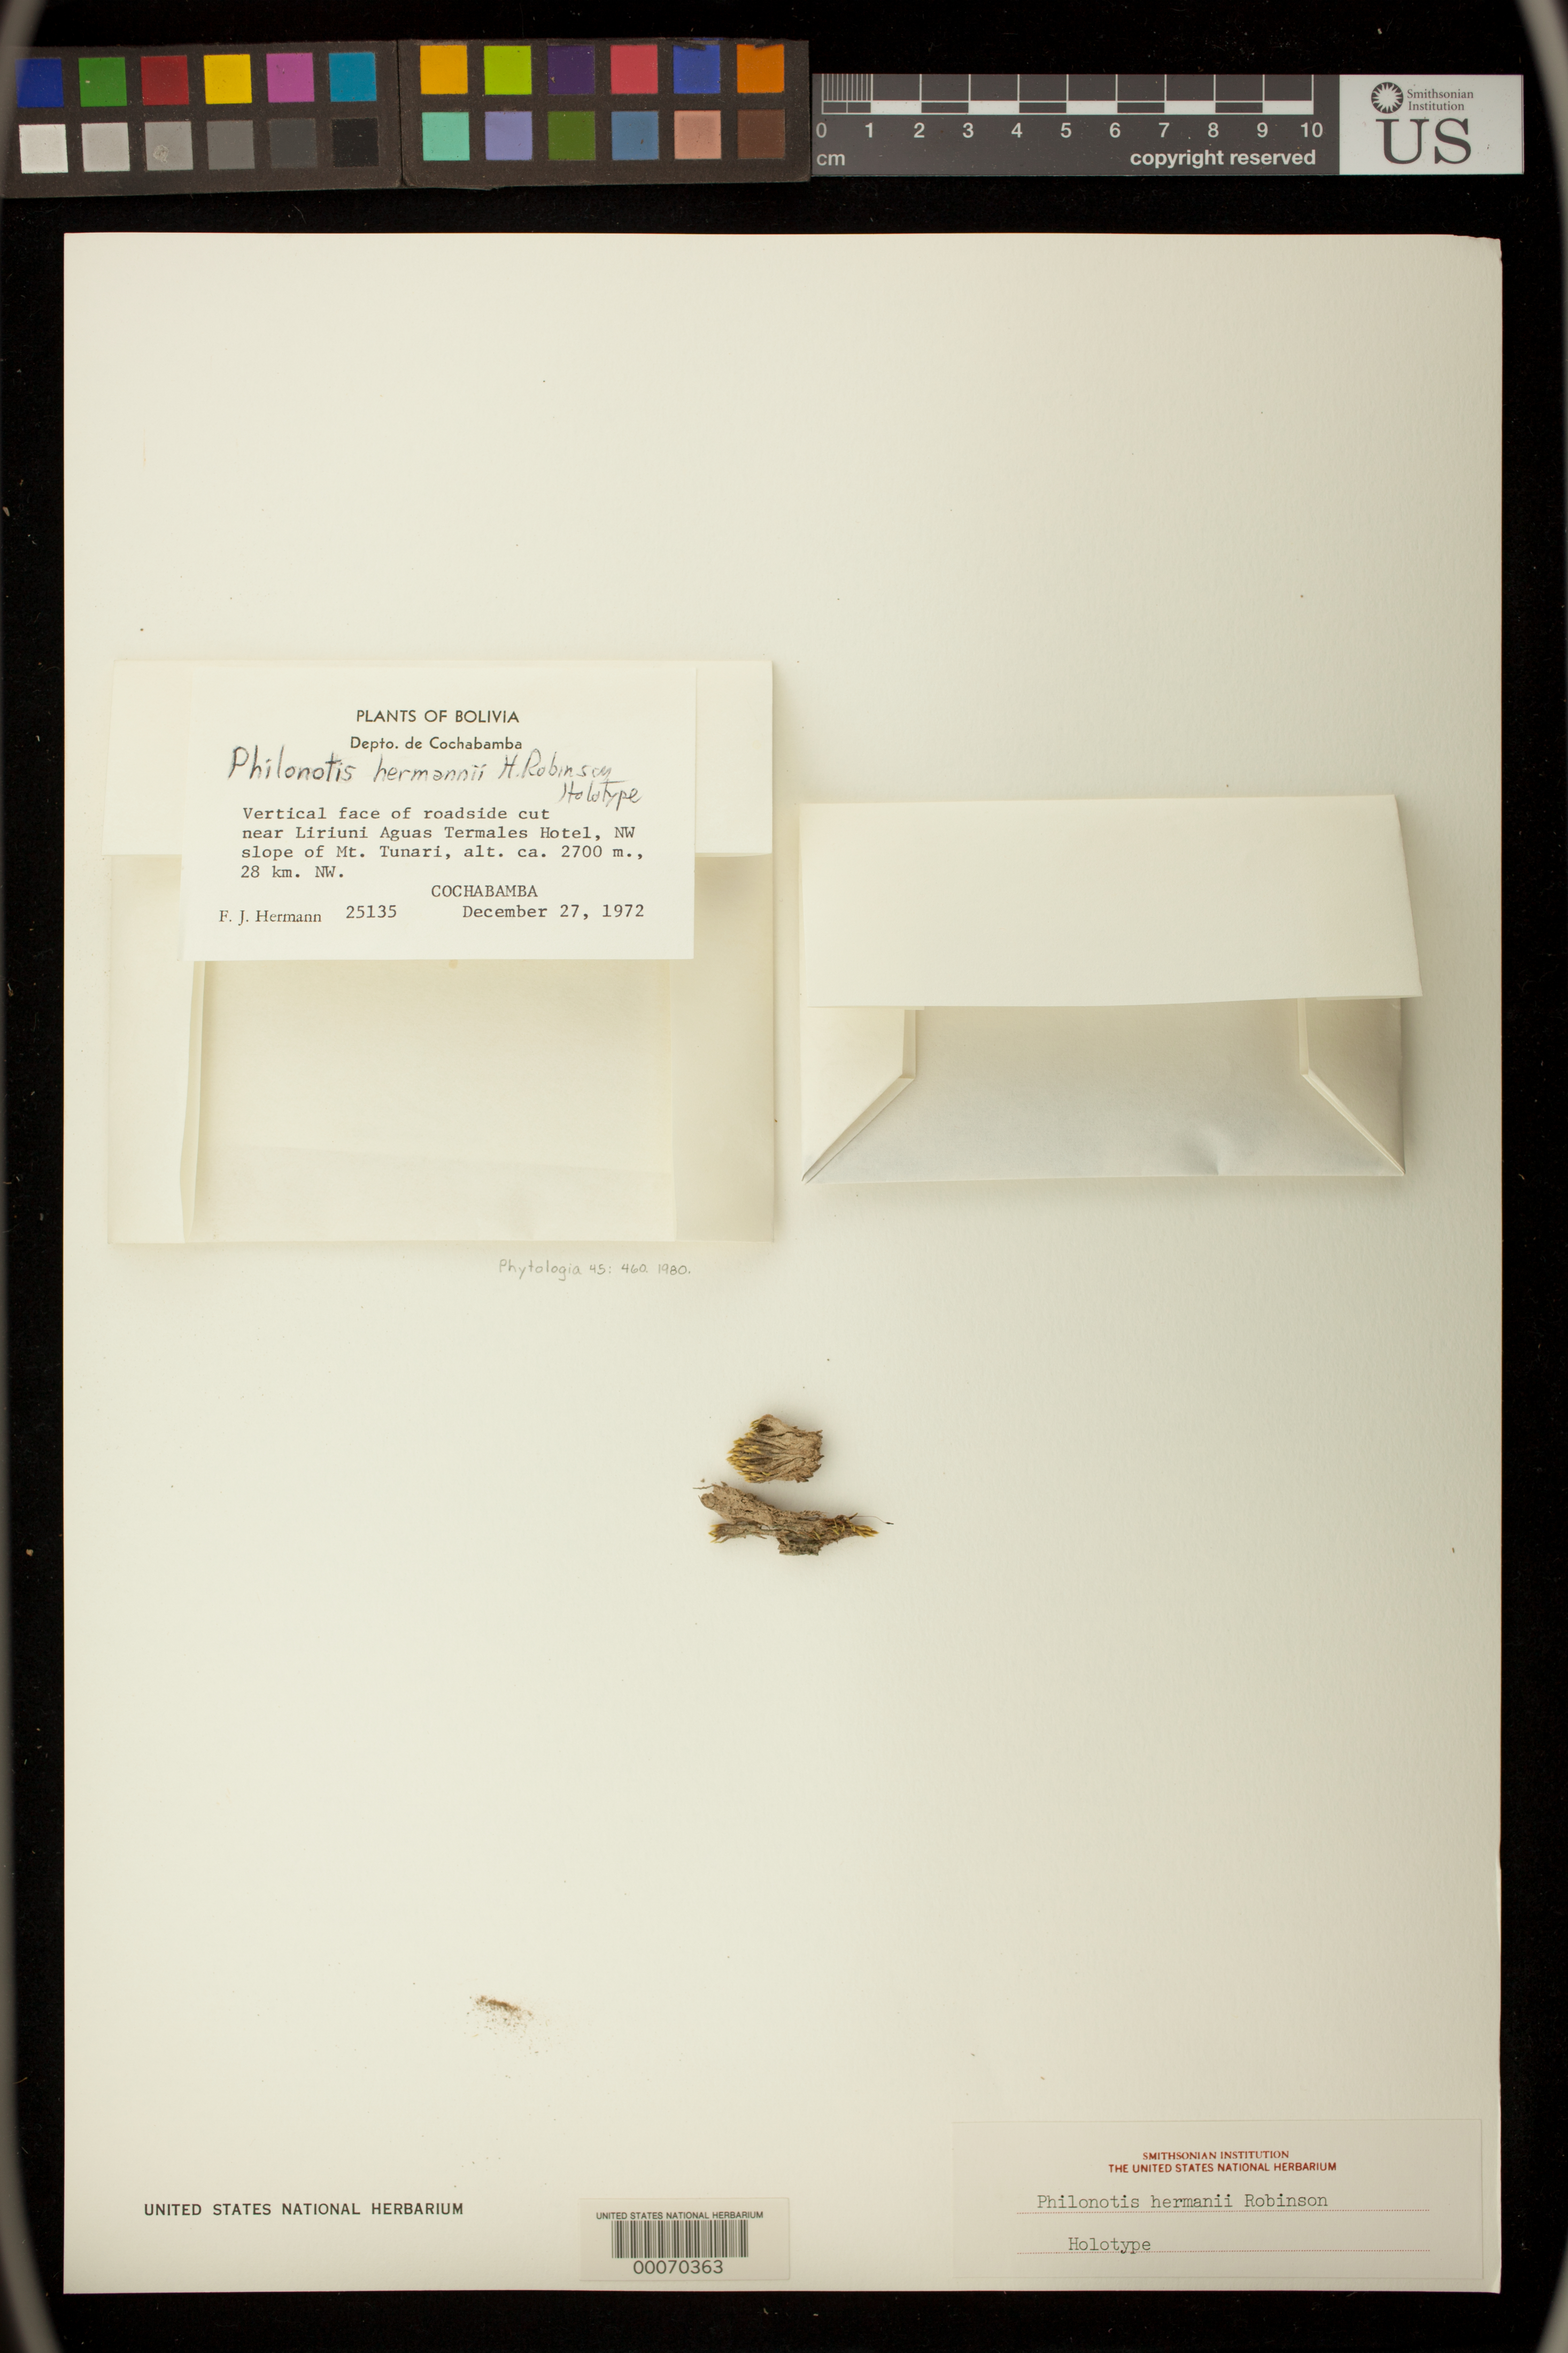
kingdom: Plantae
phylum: Bryophyta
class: Bryopsida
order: Bartramiales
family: Bartramiaceae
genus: Philonotis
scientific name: Philonotis hermanii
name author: H. Rob.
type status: Holotype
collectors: F. J. Hermann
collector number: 25135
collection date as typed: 27 Dec 1972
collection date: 1972-12-27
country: Bolivia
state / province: Cochabamba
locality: NW slope of Mt. Tunari, roadside cut near Liriuni, Aguas Termales Hotel.